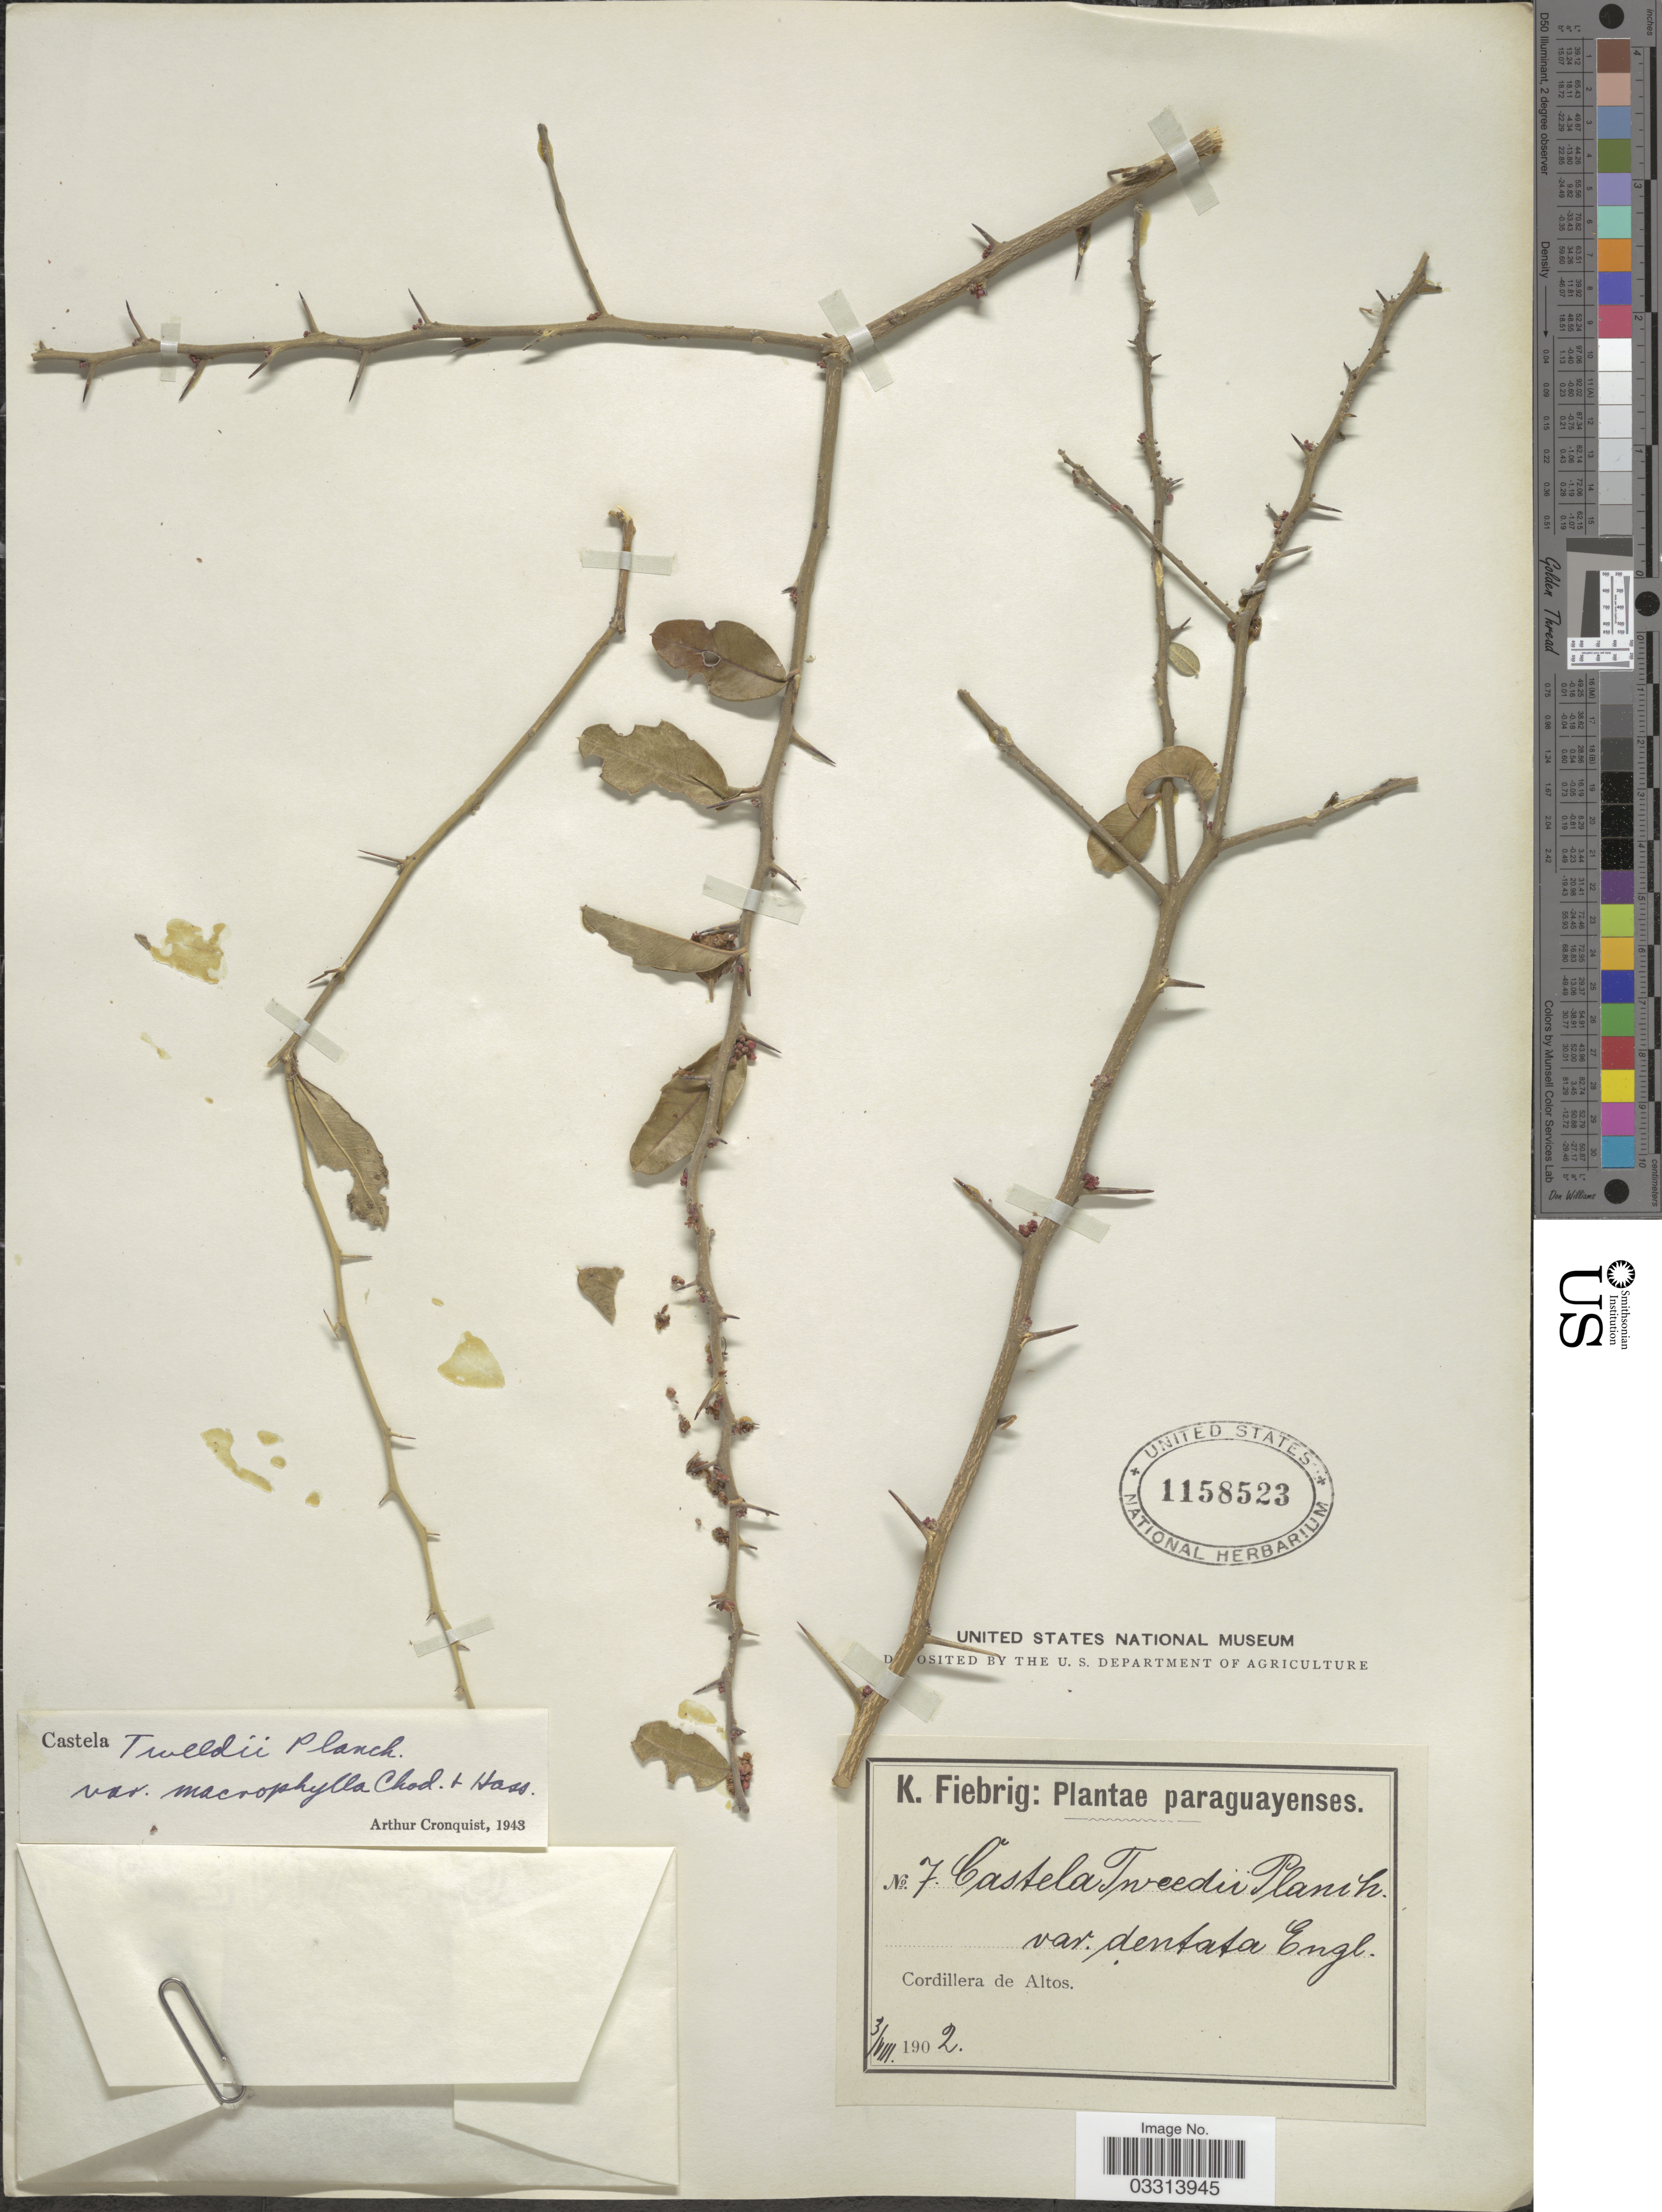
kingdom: Plantae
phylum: Tracheophyta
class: Magnoliopsida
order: Sapindales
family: Simaroubaceae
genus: Castela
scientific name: Castela tweediei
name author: Planch.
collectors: K. Fiebrig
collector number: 7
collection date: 1902-08-03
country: Paraguay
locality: Cordillera de Altos.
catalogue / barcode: US 1158523